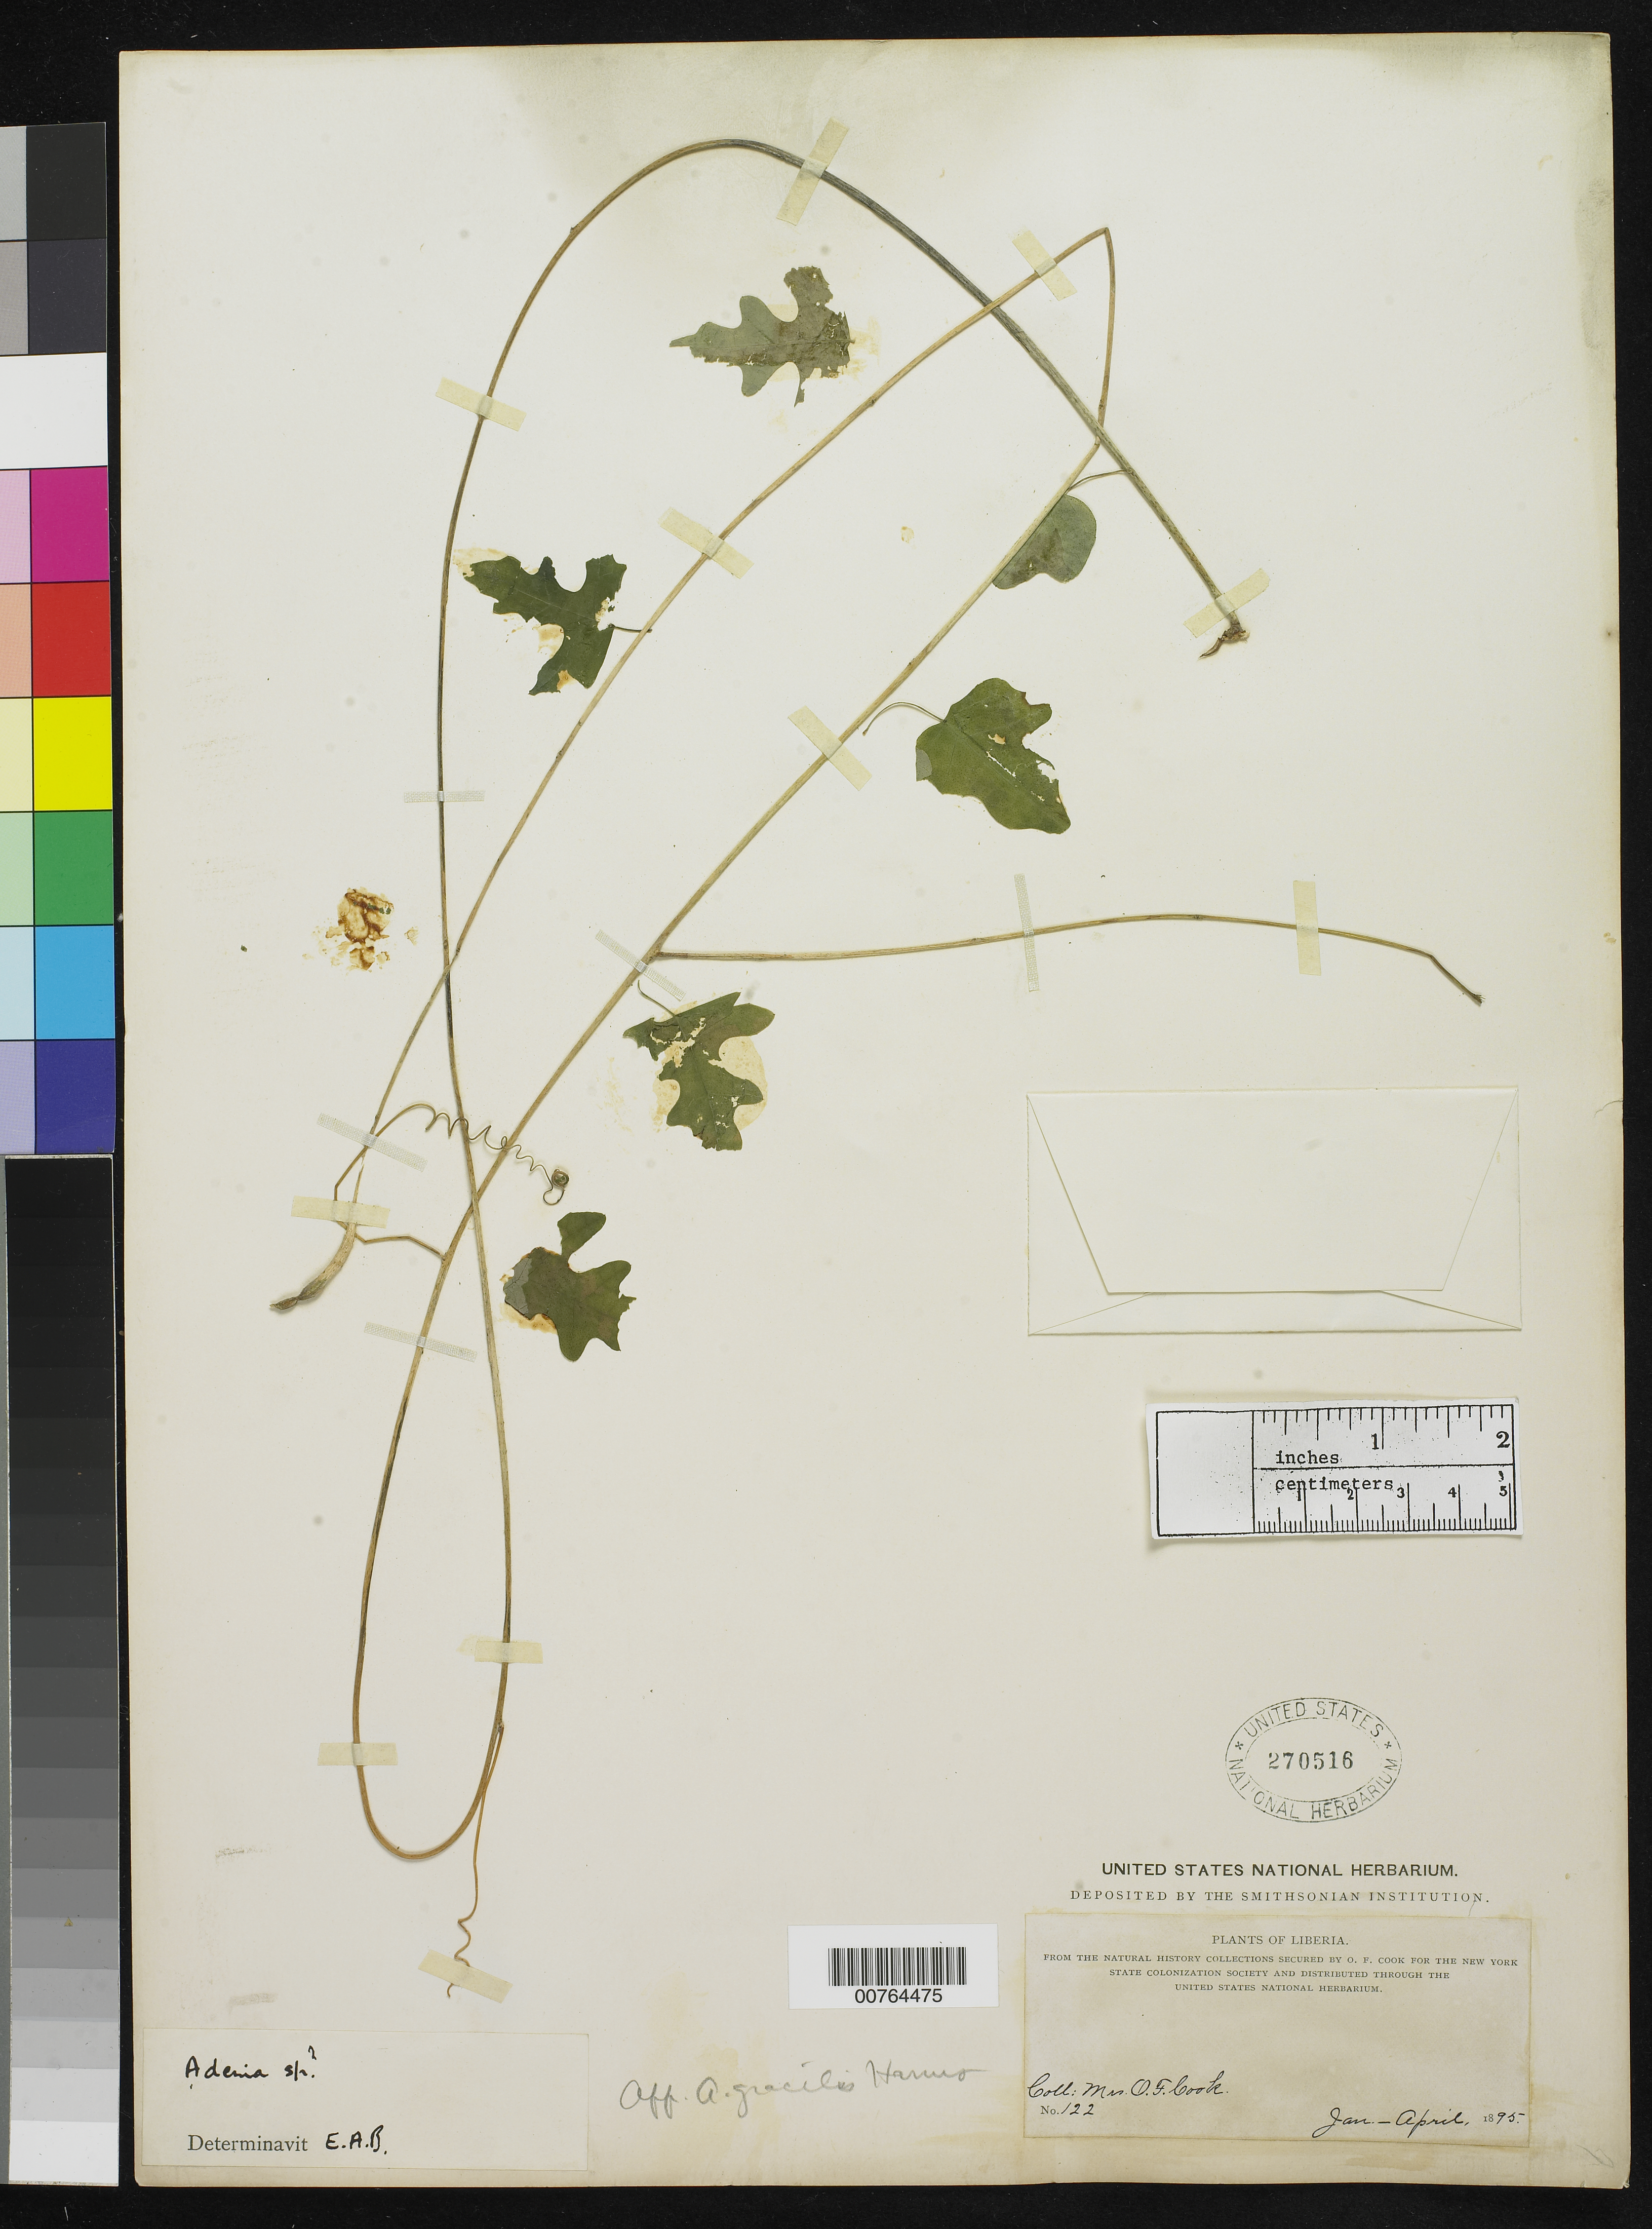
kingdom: Plantae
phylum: Tracheophyta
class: Magnoliopsida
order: Malpighiales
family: Passifloraceae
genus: Adenia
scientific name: Adenia gracilis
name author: (Harv.) Harms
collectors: Alice C. Cook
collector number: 122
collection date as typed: Jan 1895 to -- Apr 1895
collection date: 1895-01/1895-04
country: Liberia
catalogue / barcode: US 270516